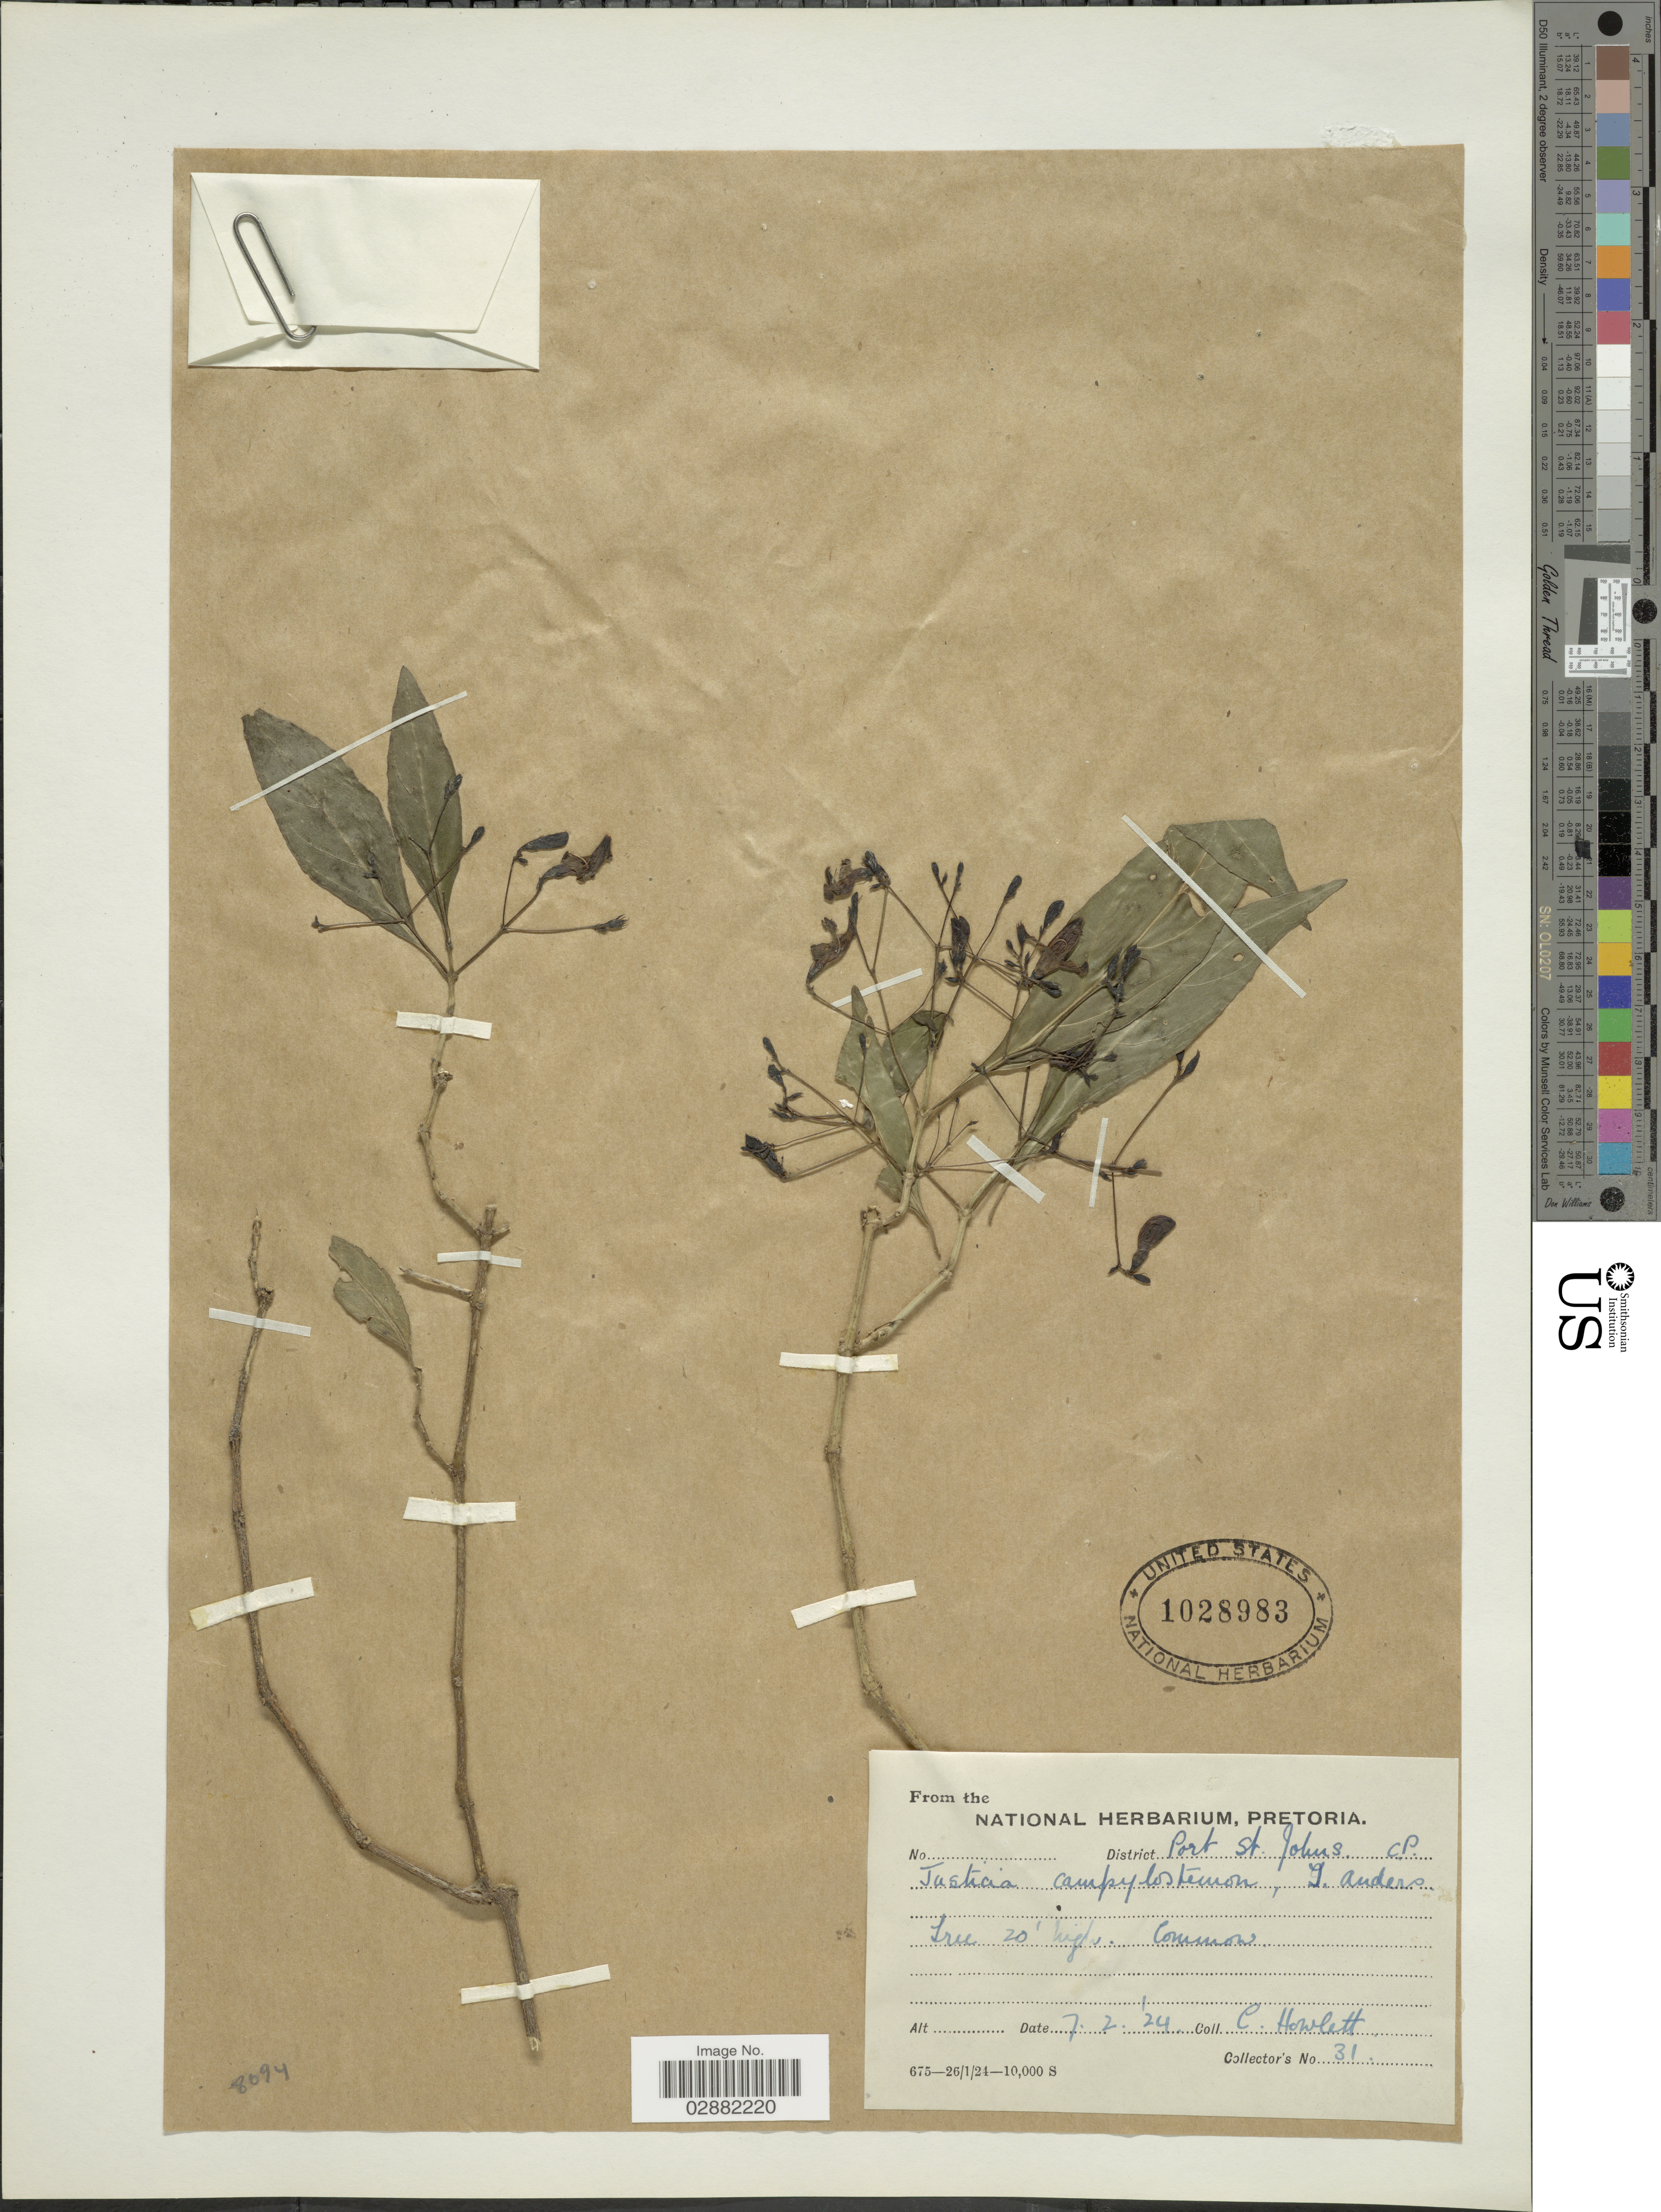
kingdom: Plantae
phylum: Tracheophyta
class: Magnoliopsida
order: Lamiales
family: Acanthaceae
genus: Justicia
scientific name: Justicia campylostemon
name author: T. Anderson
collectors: C. Howlett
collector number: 31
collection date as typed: Transcribed d/m/y: 7/2/24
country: South Africa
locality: District Port St. Johns. CP.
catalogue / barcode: US 1028983